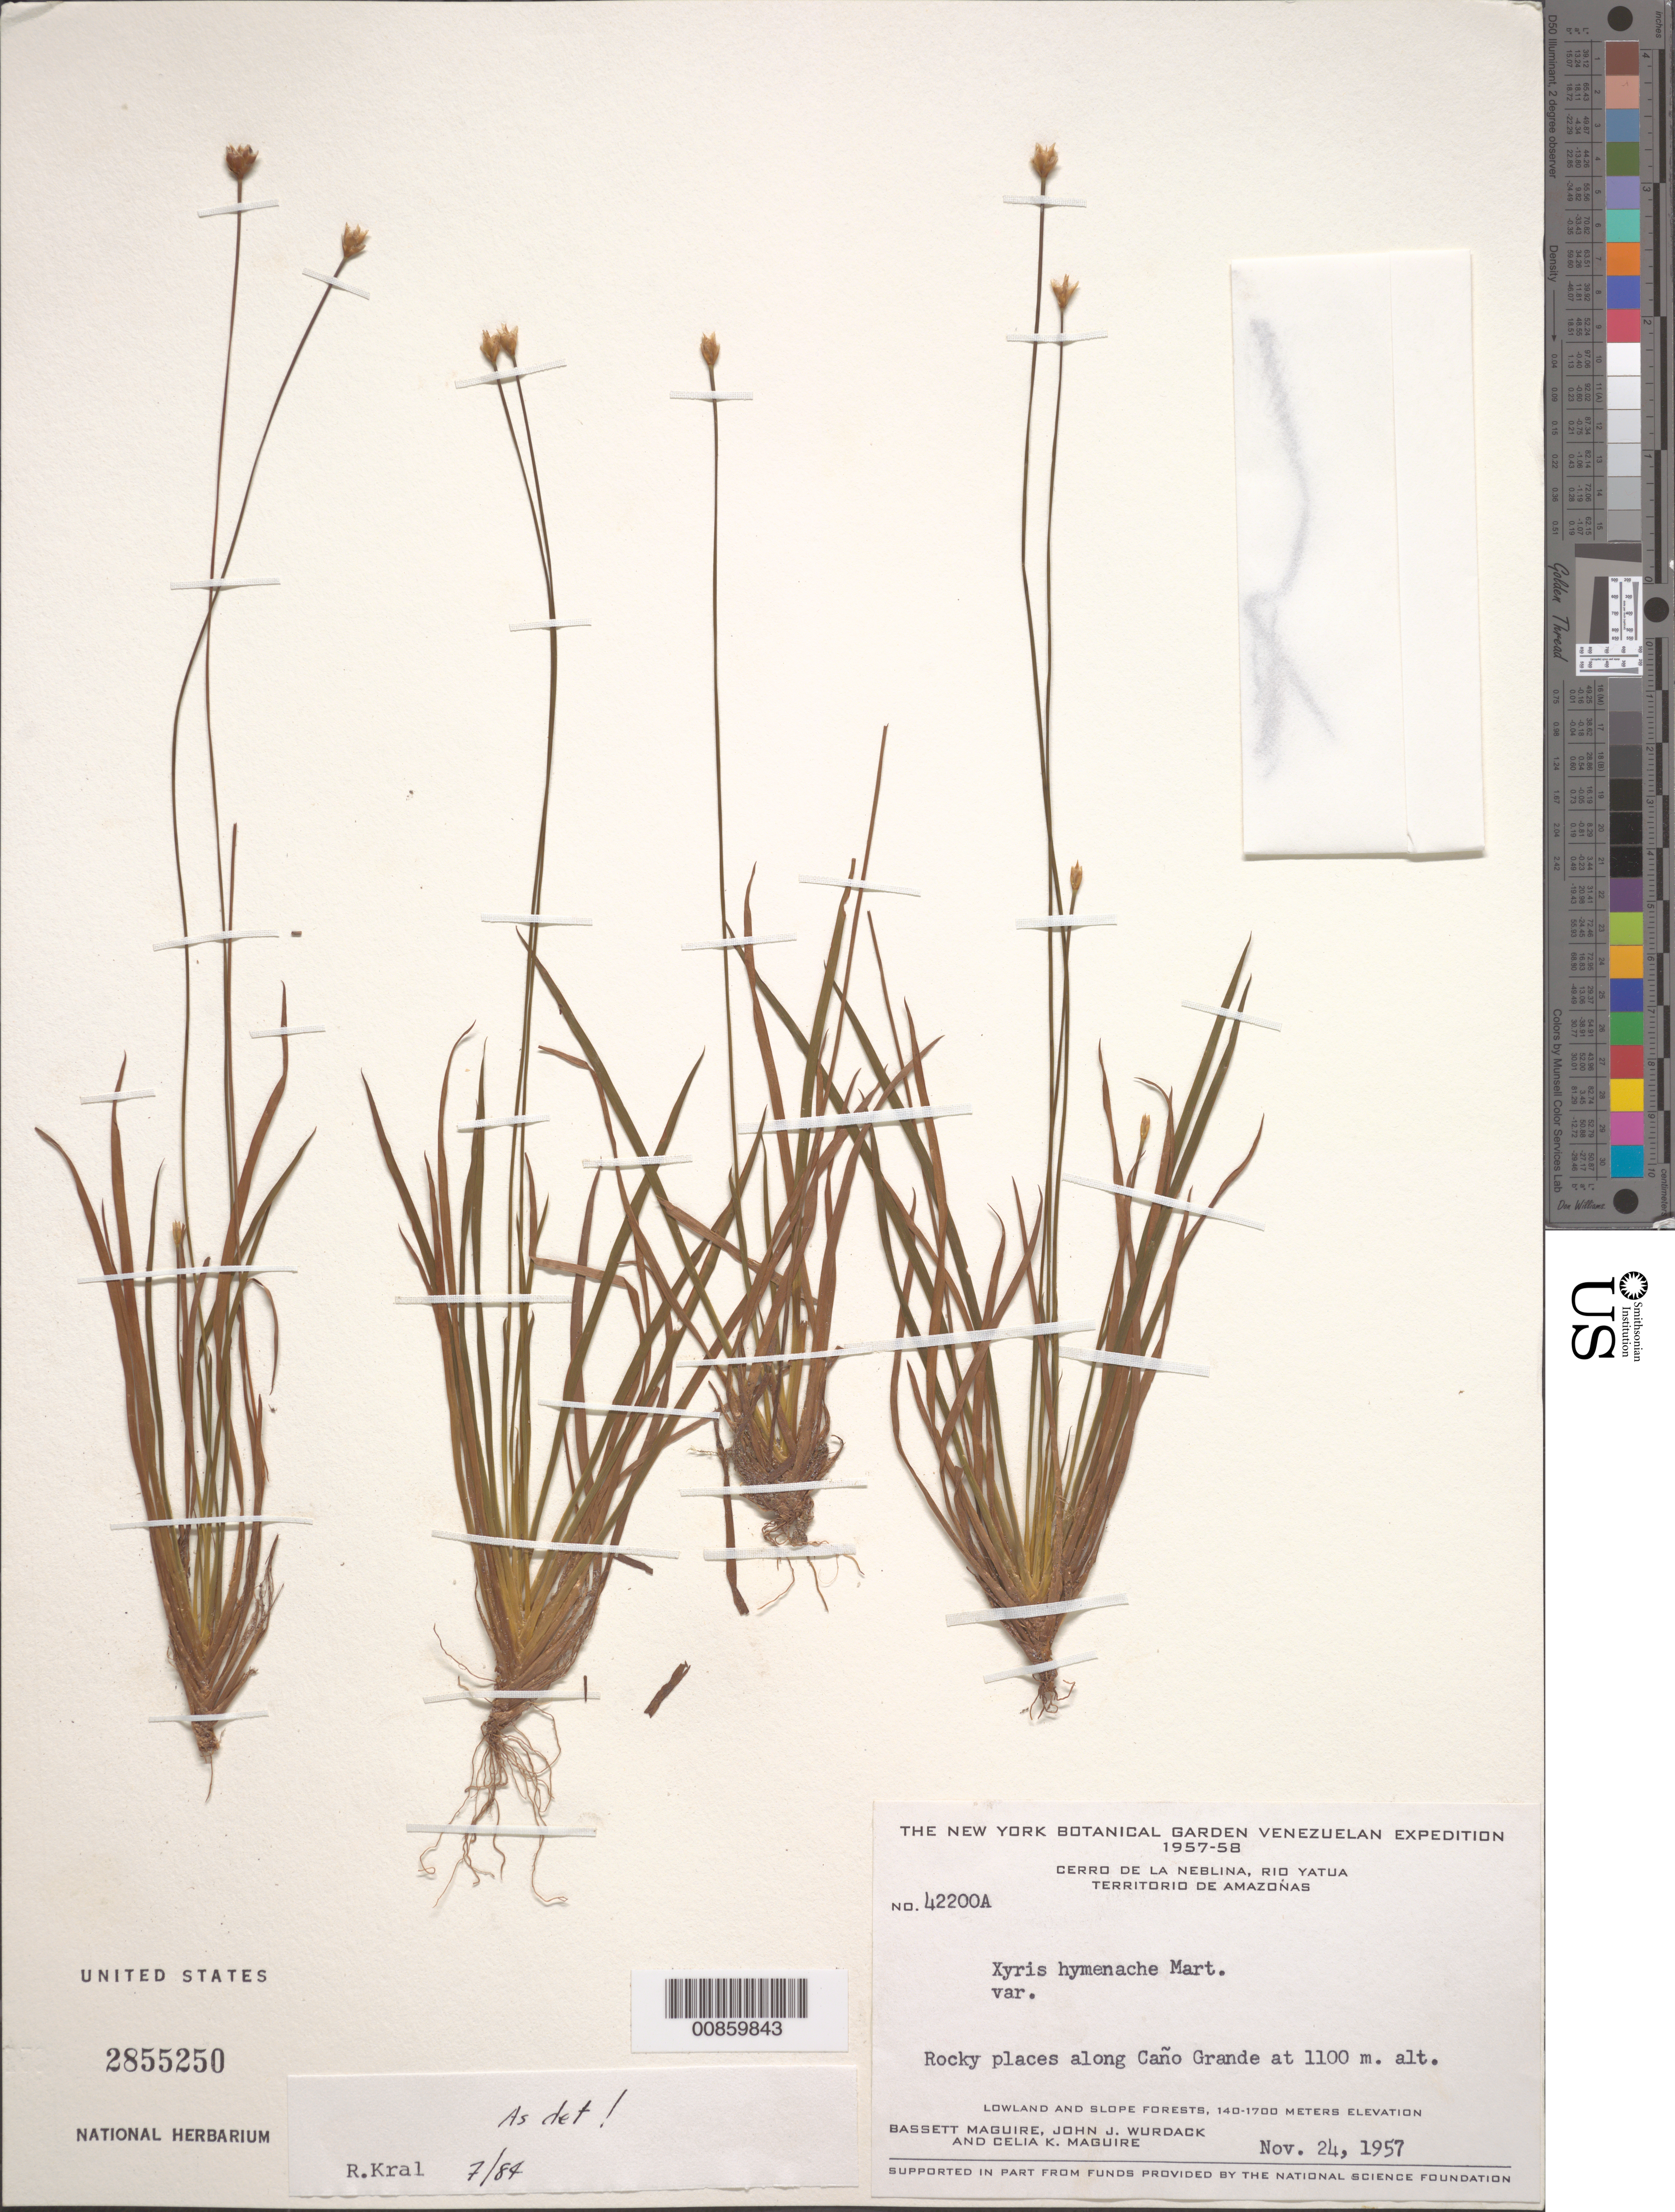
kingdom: Plantae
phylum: Tracheophyta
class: Liliopsida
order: Poales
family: Xyridaceae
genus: Xyris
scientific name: Xyris hymenachne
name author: Mart.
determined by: Kral, Robert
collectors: B. Maguire, J. J. Wurdack & C. K. Maguire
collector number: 42200 A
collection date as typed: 24-Nov-57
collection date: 1957-11-24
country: Venezuela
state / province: Amazonas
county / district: Río Negro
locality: Cerro de la Neblina, Río Yatua, along Cañon Grande, E of Cumbre Camp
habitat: Rocky places; lowland and slope forests.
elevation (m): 1100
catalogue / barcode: US 2855250